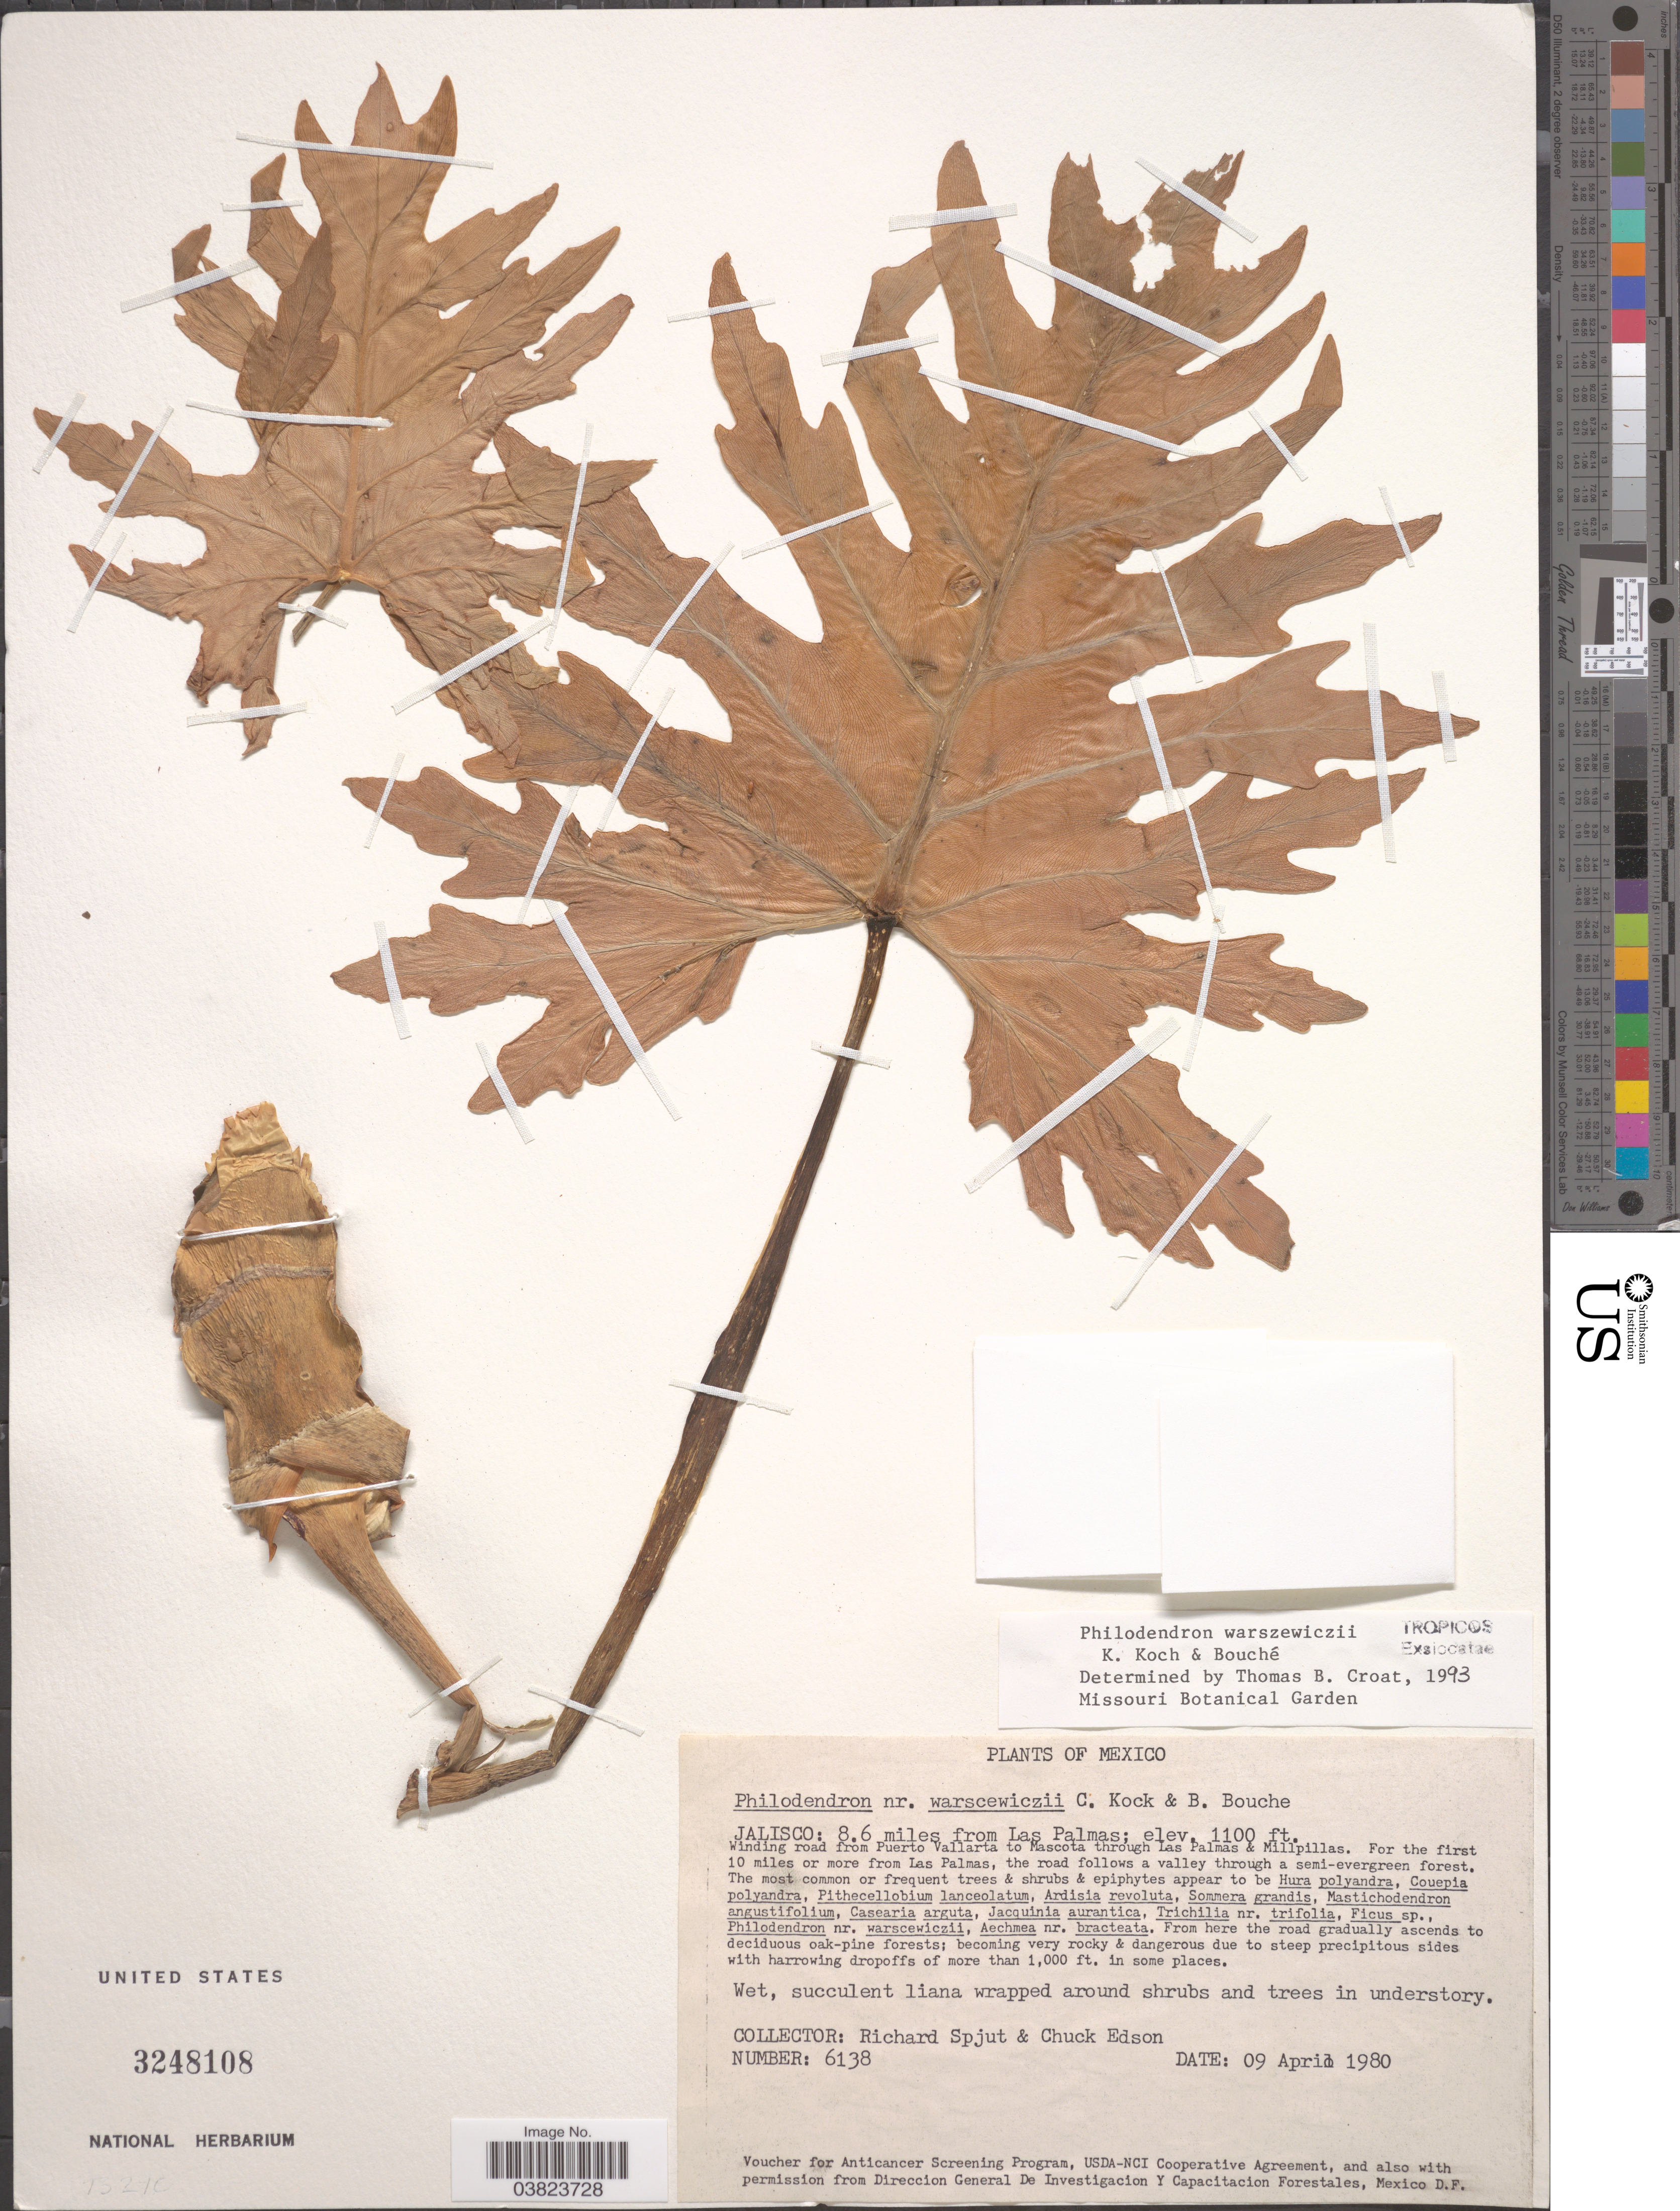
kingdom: Plantae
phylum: Tracheophyta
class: Liliopsida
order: Alismatales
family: Araceae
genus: Philodendron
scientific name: Philodendron warszewiczii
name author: K. Koch & C.D. Bouché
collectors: R. Spjut & C. Edson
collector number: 6138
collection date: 1980-04-09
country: Mexico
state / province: Jalisco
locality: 8.6 miles from Las Palmas. Winding road from Puerto Vallarta to Mascota through Las Palmas & Millpillas. Fr the first 10 miles or more from Las Palmas.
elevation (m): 335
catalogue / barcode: US 3248108